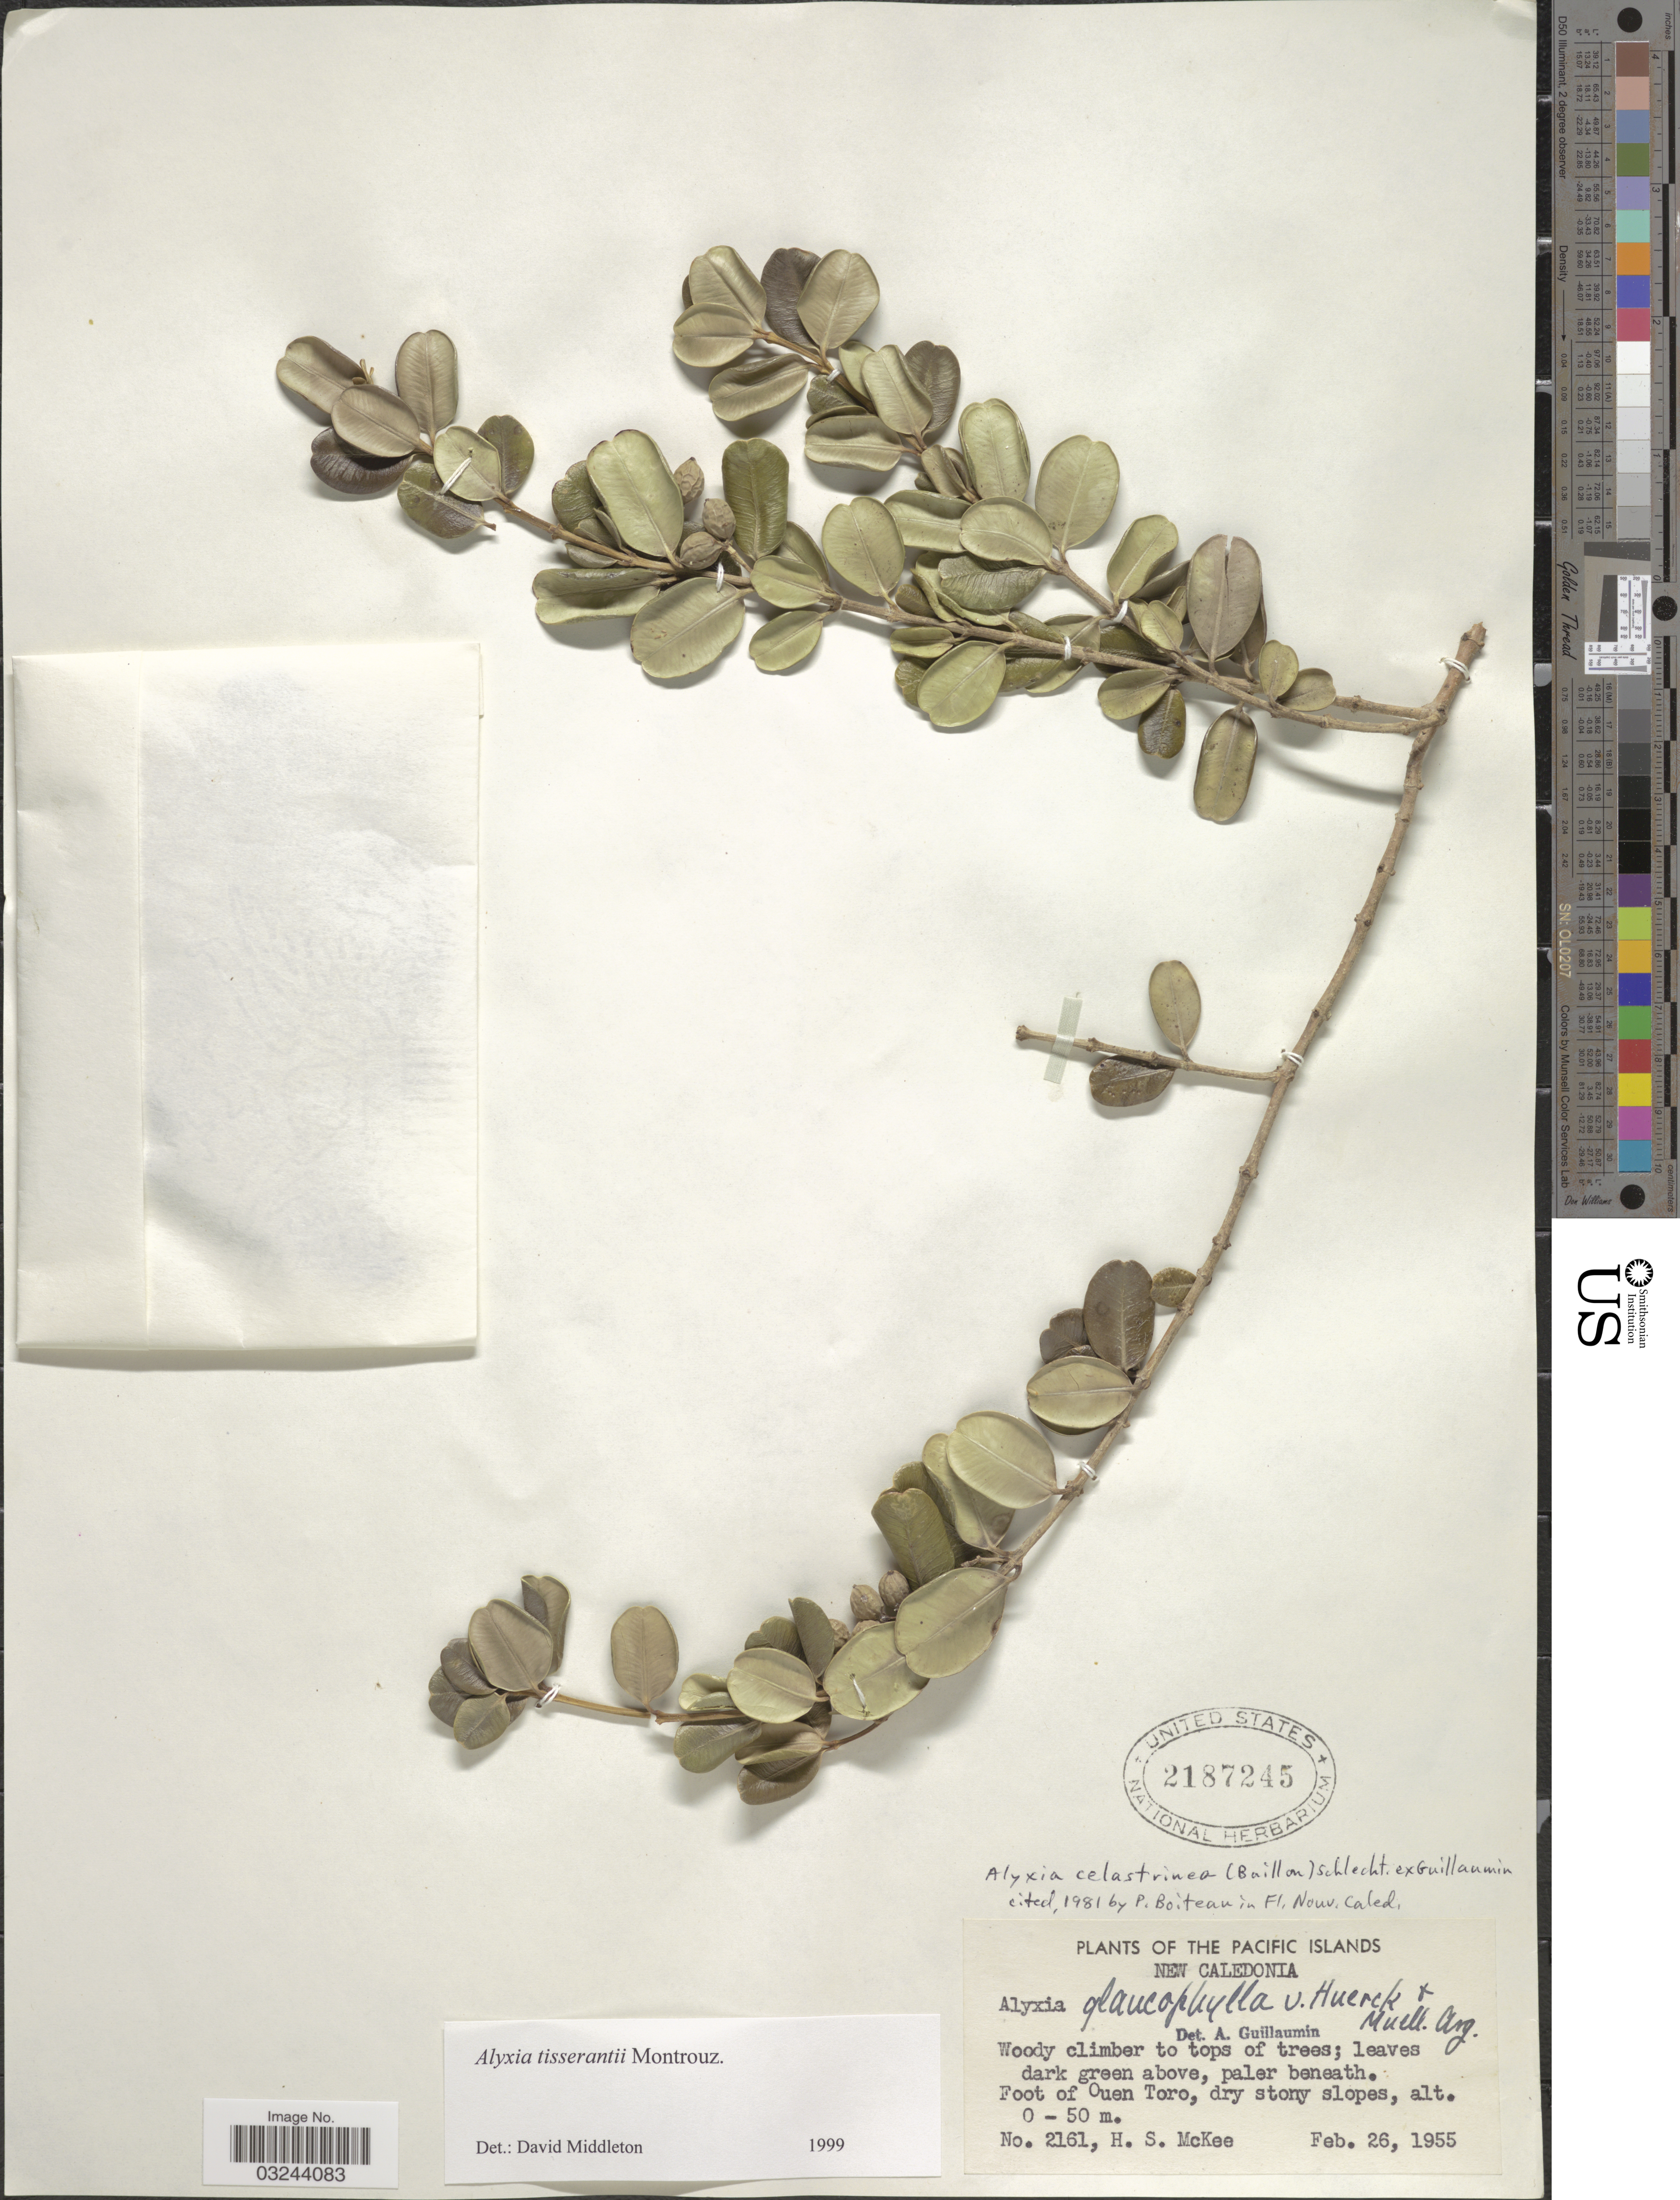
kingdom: Plantae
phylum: Tracheophyta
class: Magnoliopsida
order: Gentianales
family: Apocynaceae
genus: Alyxia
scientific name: Alyxia tisserantii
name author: Montrouz.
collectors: H. S. McKee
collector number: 2161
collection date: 1955-02-26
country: New Caledonia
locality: The Pacific Islands, Foot of Ouen Toro, dry stony slopes.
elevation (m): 0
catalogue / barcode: US 2187245